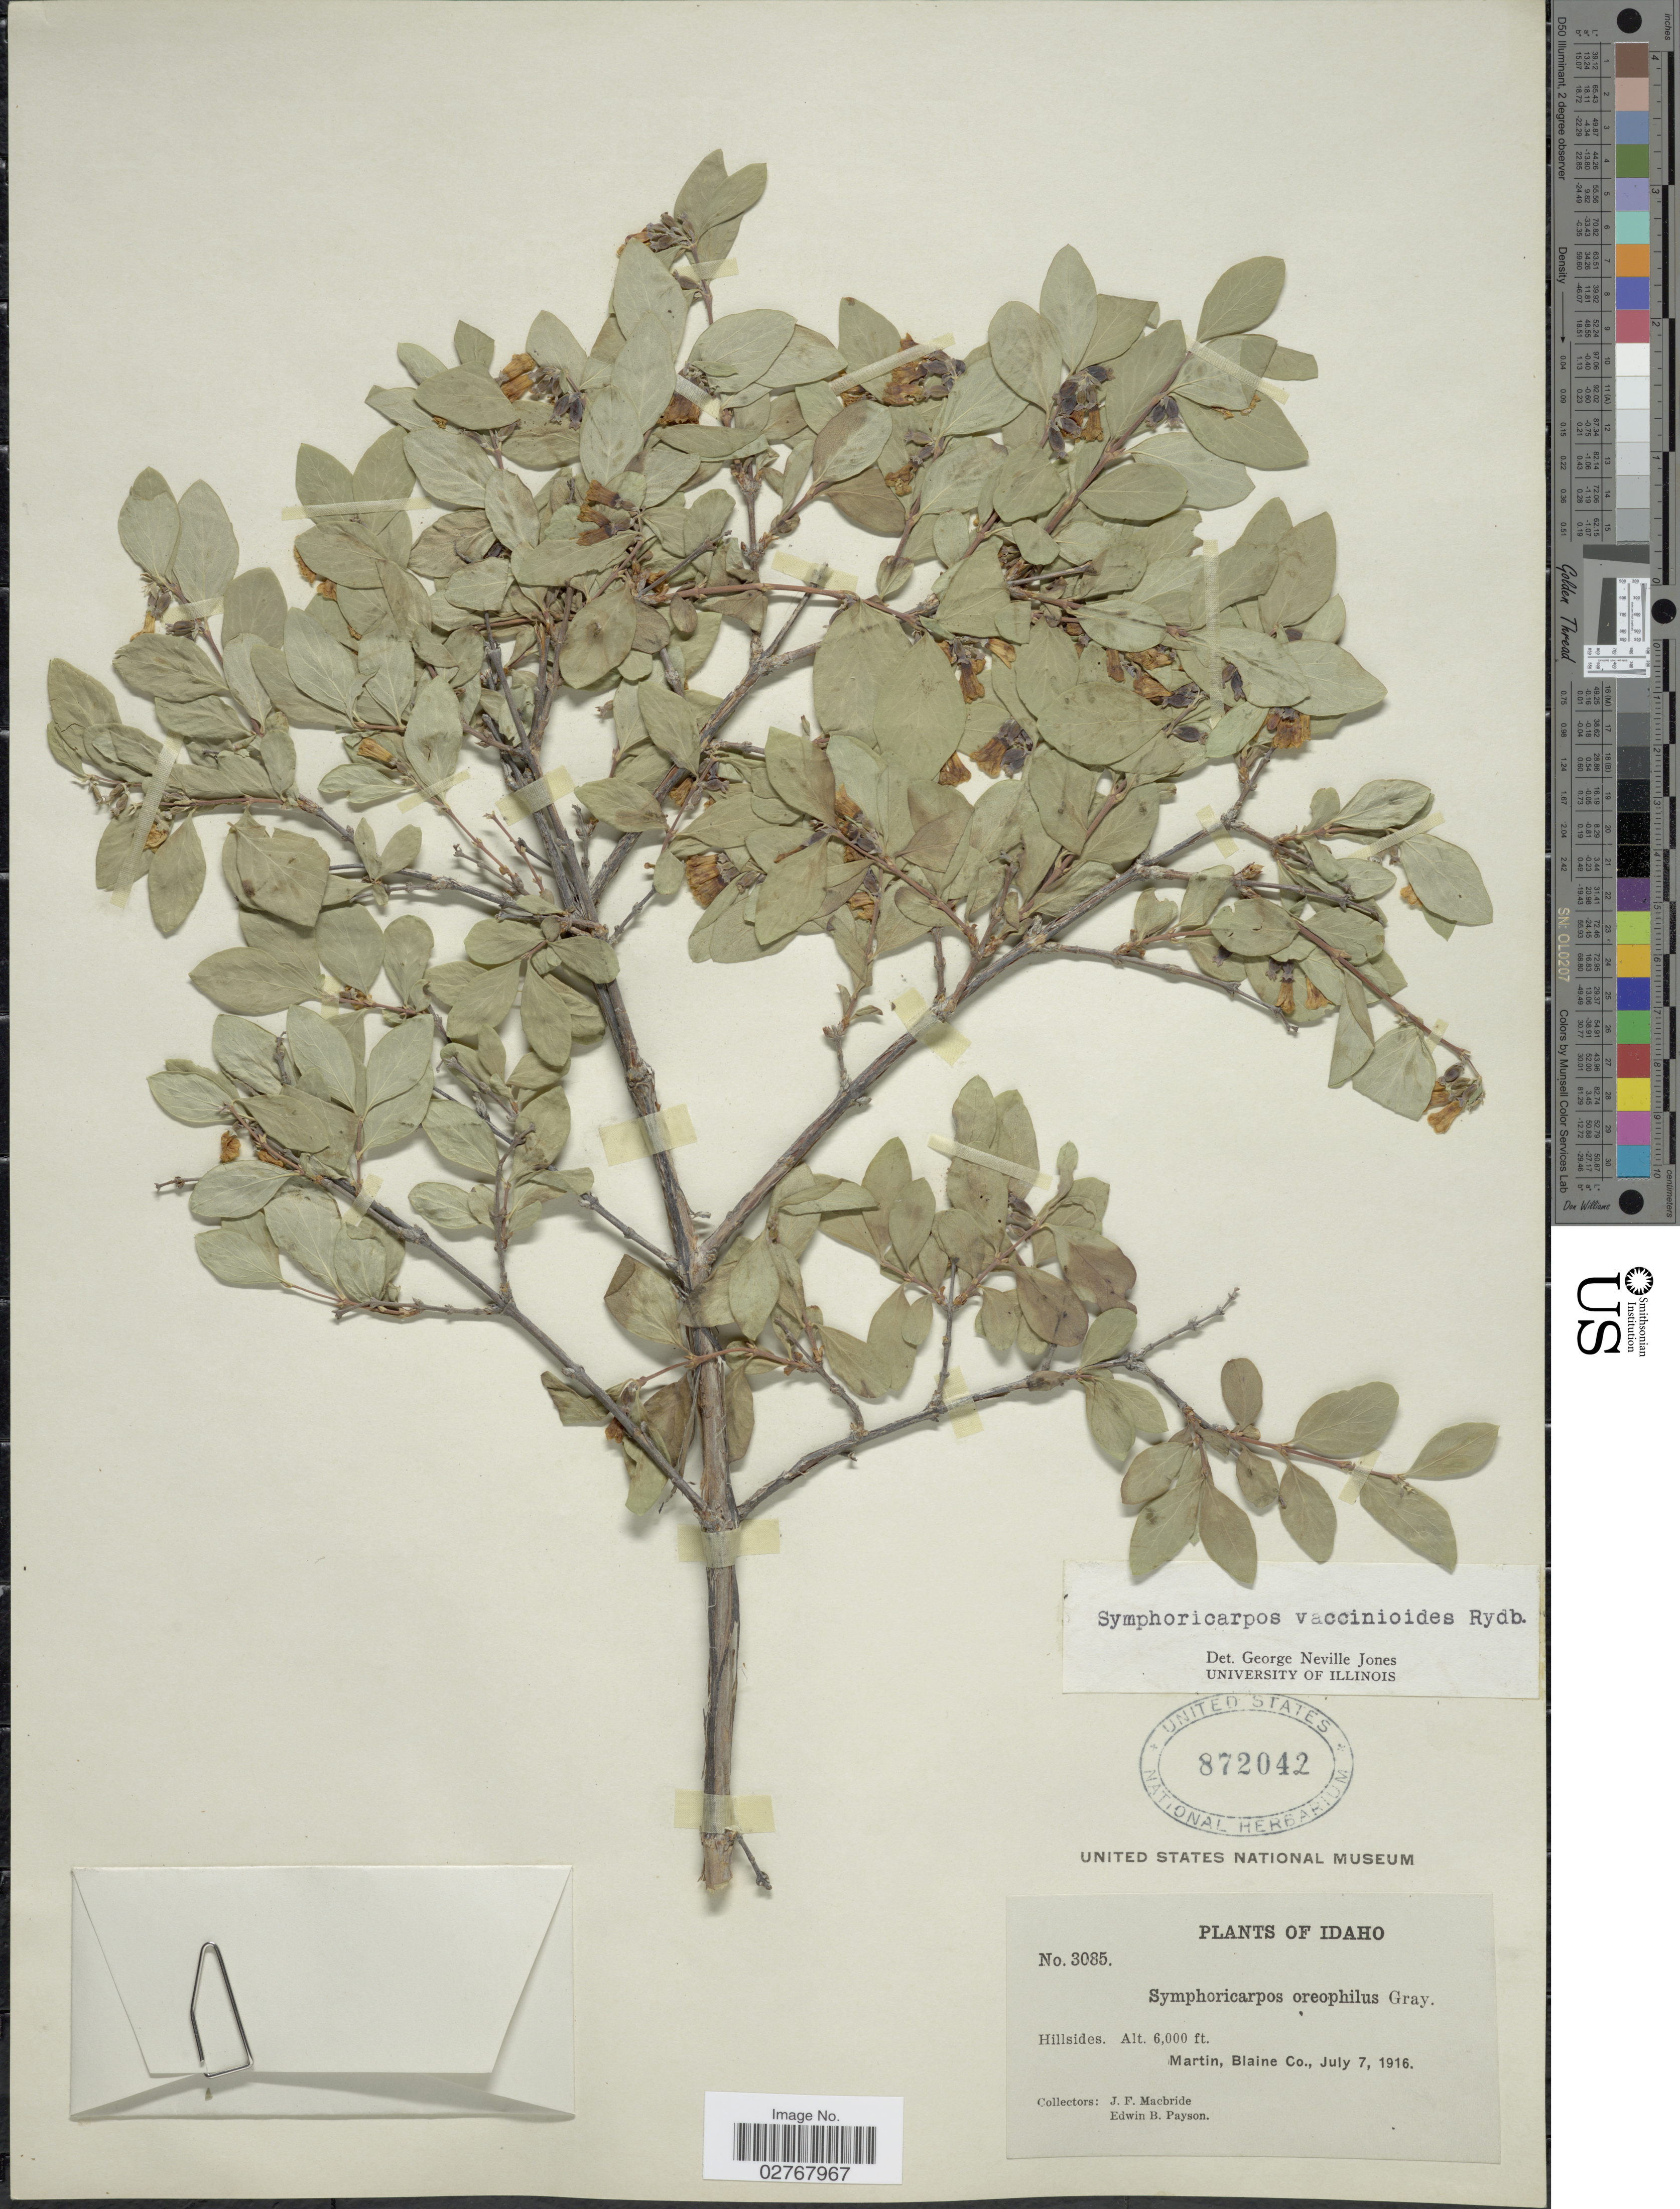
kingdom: Plantae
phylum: Tracheophyta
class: Magnoliopsida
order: Dipsacales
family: Caprifoliaceae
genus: Symphoricarpos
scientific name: Symphoricarpos vaccinioides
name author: Rydb.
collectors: J. F. Macbride & E. B. Payson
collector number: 3085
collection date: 1916-07-07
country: United States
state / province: Idaho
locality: Martin, Blaine Co.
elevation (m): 1829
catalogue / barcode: US 872042